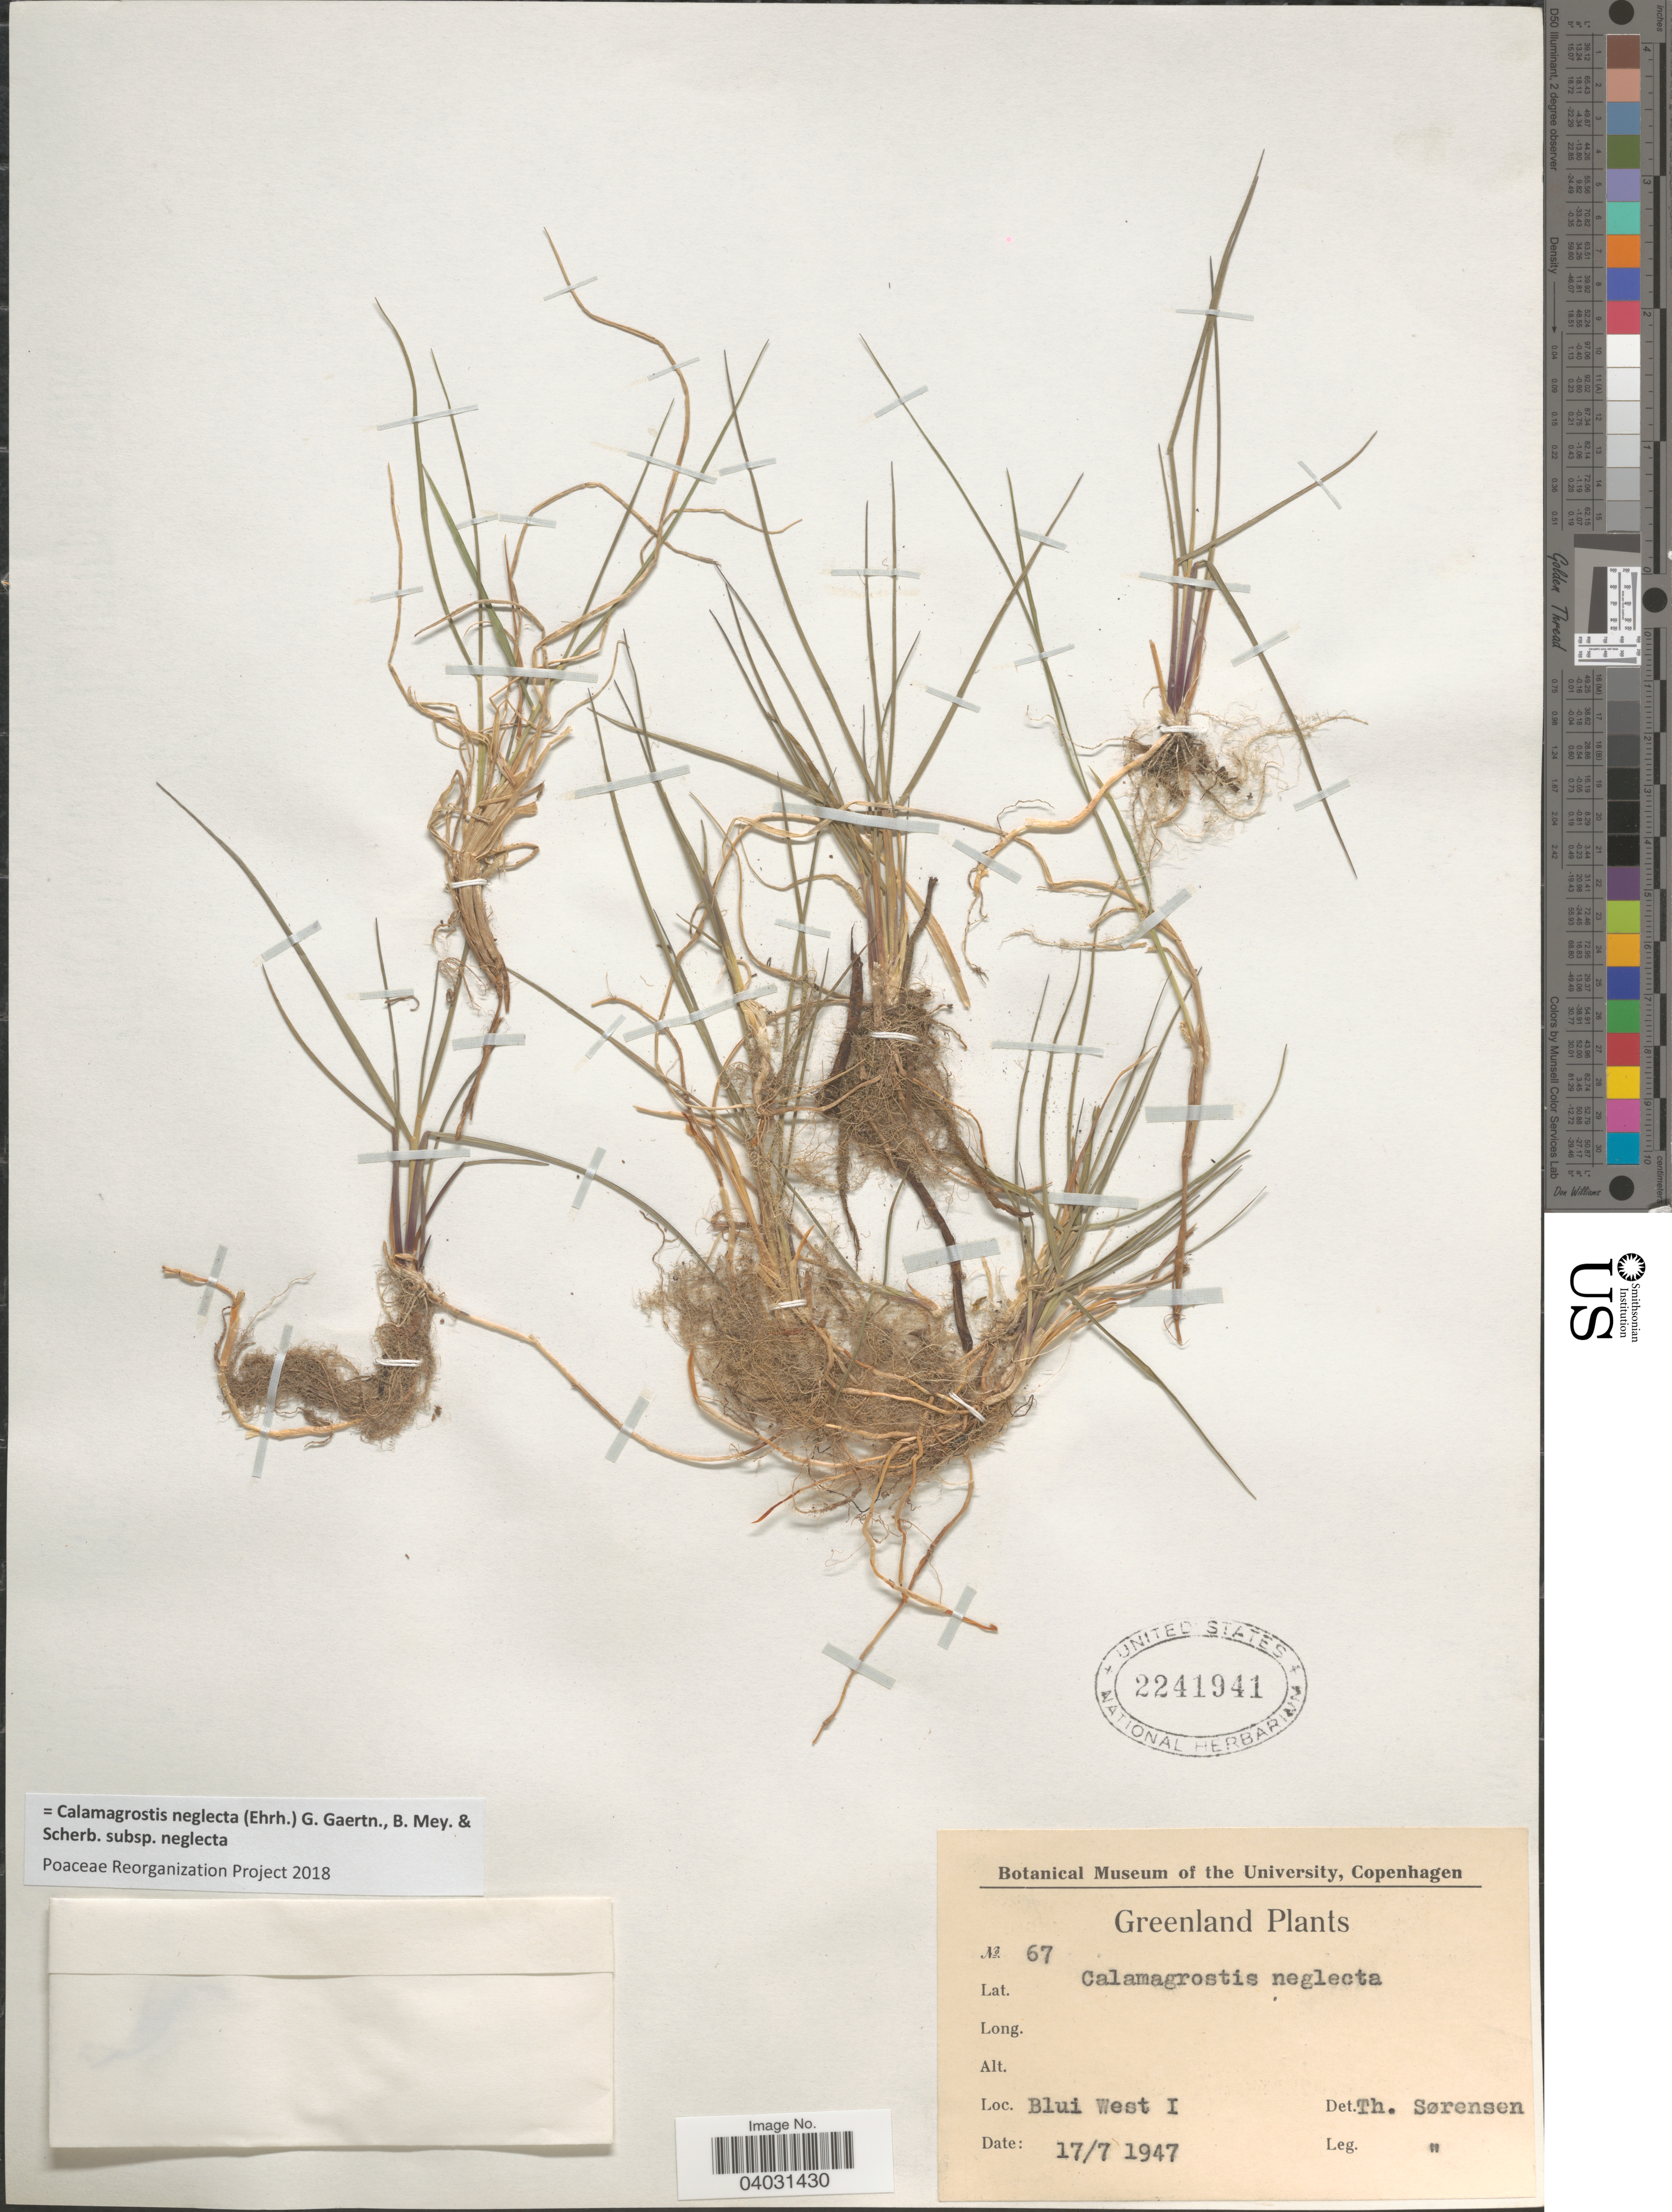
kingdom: Plantae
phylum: Tracheophyta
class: Liliopsida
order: Poales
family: Poaceae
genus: Calamagrostis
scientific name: Calamagrostis neglecta subsp. neglecta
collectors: T. Sorensen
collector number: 67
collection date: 1947-07-17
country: Greenland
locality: Blui West I.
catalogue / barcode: US 2241941